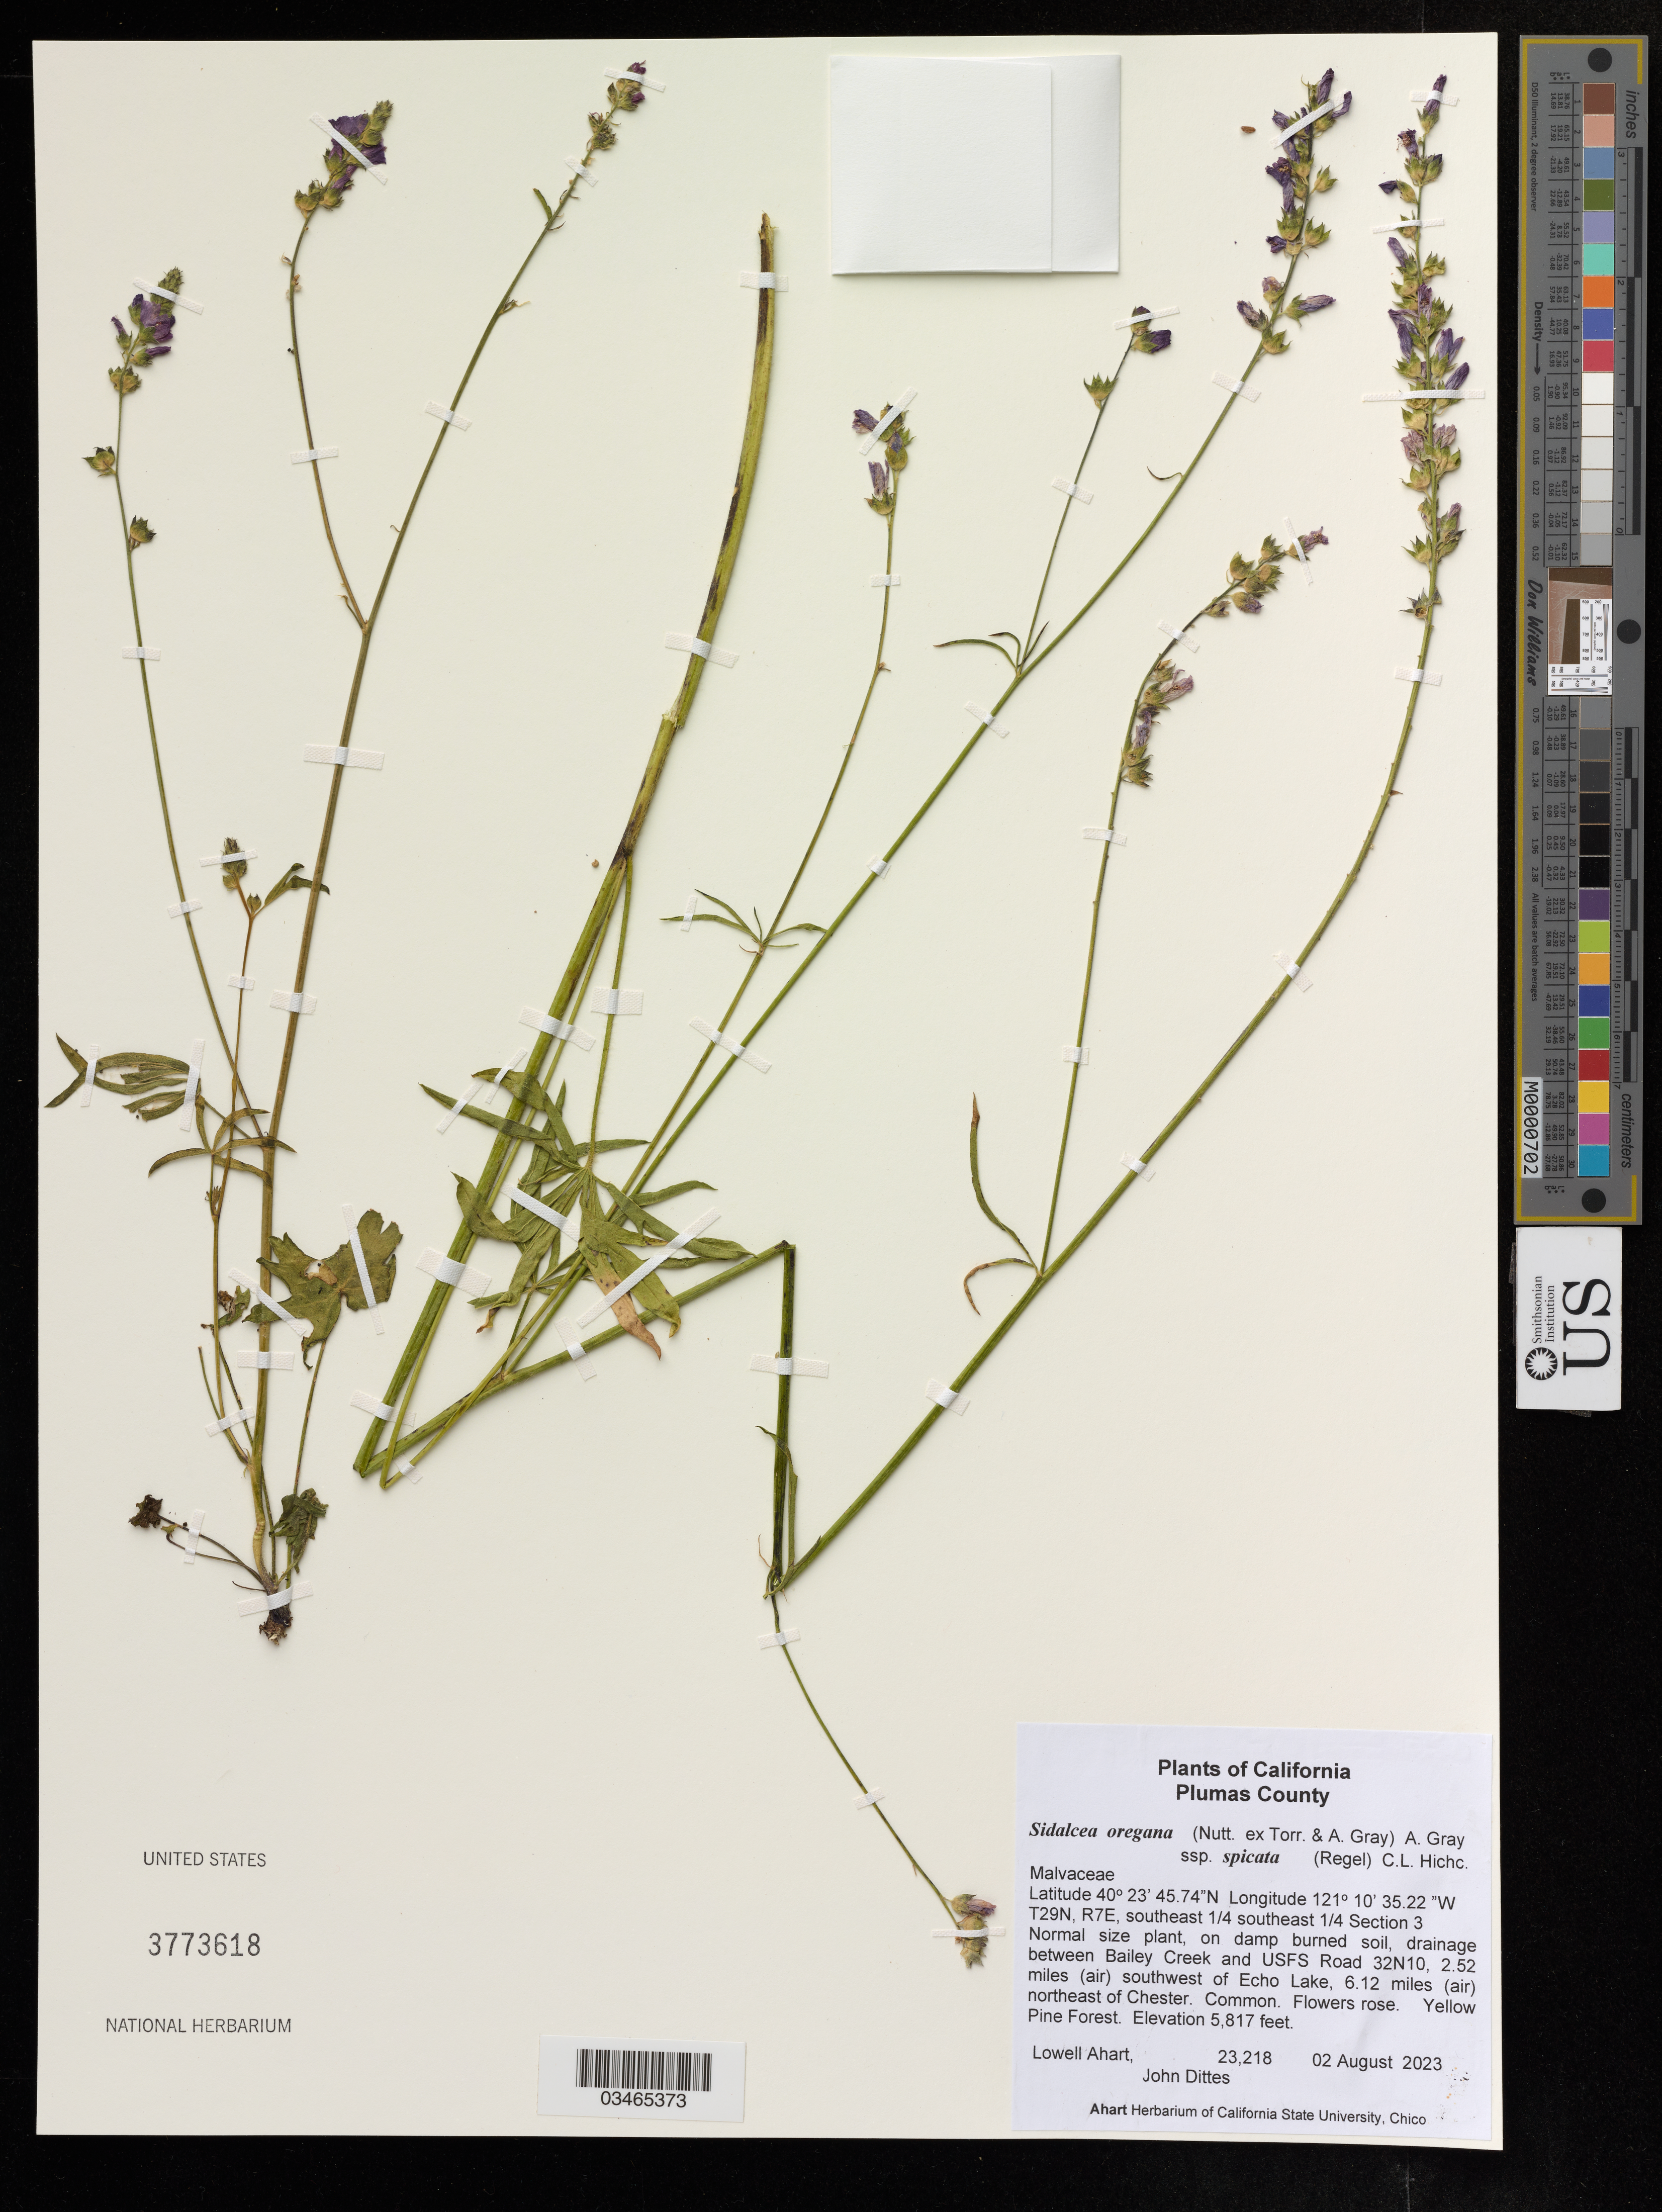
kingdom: Plantae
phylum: Tracheophyta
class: Magnoliopsida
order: Malvales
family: Malvaceae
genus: Sidalcea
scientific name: Sidalcea oregana subsp. spicata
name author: (Nutt. ex Torr. & A. Gray) A. Gray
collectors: L. Ahart & J. Dittes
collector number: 23,218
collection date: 2023-08-02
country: United States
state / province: California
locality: Between Bailey Creek and USFS Road 32N10, 2.52 miles (air) southwest of Echo Lake, 6.12 miles (air) northeast of Chester. Yellow Pine Forest.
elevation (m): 1773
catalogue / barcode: US 3773618